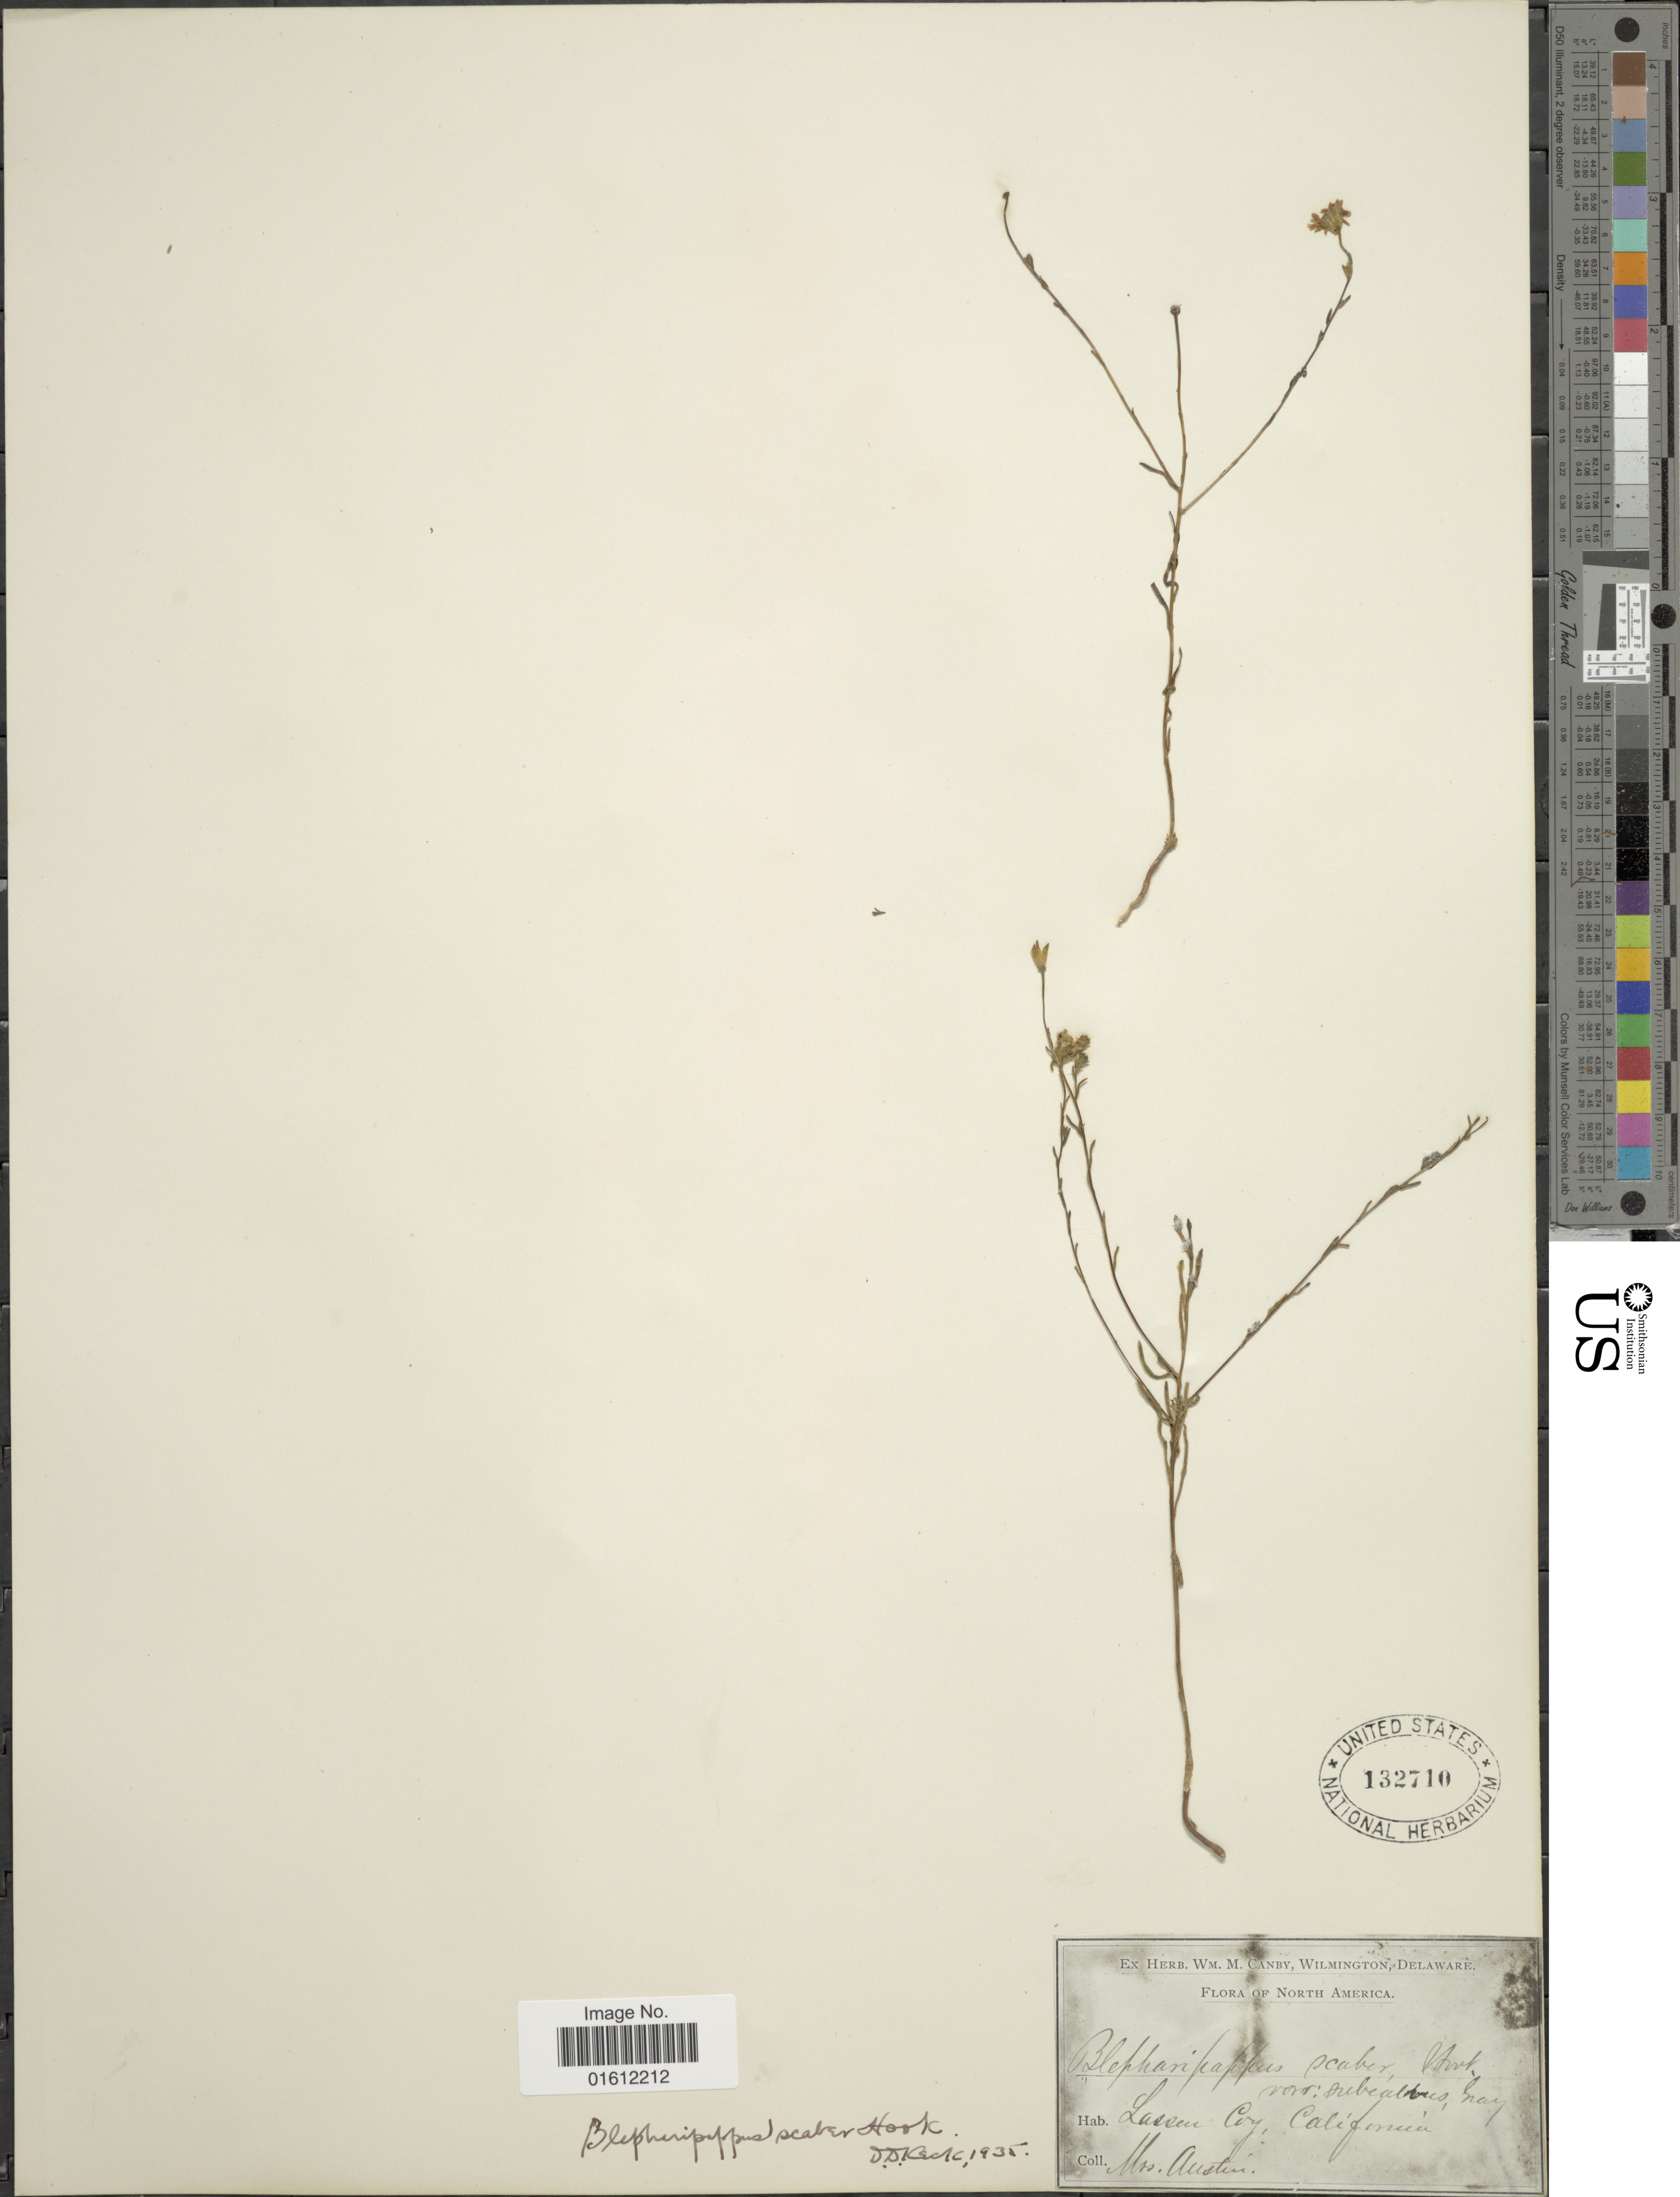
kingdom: Plantae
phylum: Tracheophyta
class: Magnoliopsida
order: Asterales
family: Asteraceae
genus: Blepharipappus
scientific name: Blepharipappus scaber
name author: Hook.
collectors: Austin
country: United States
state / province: California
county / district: Lassen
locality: Lassen Coy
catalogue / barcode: US 132710